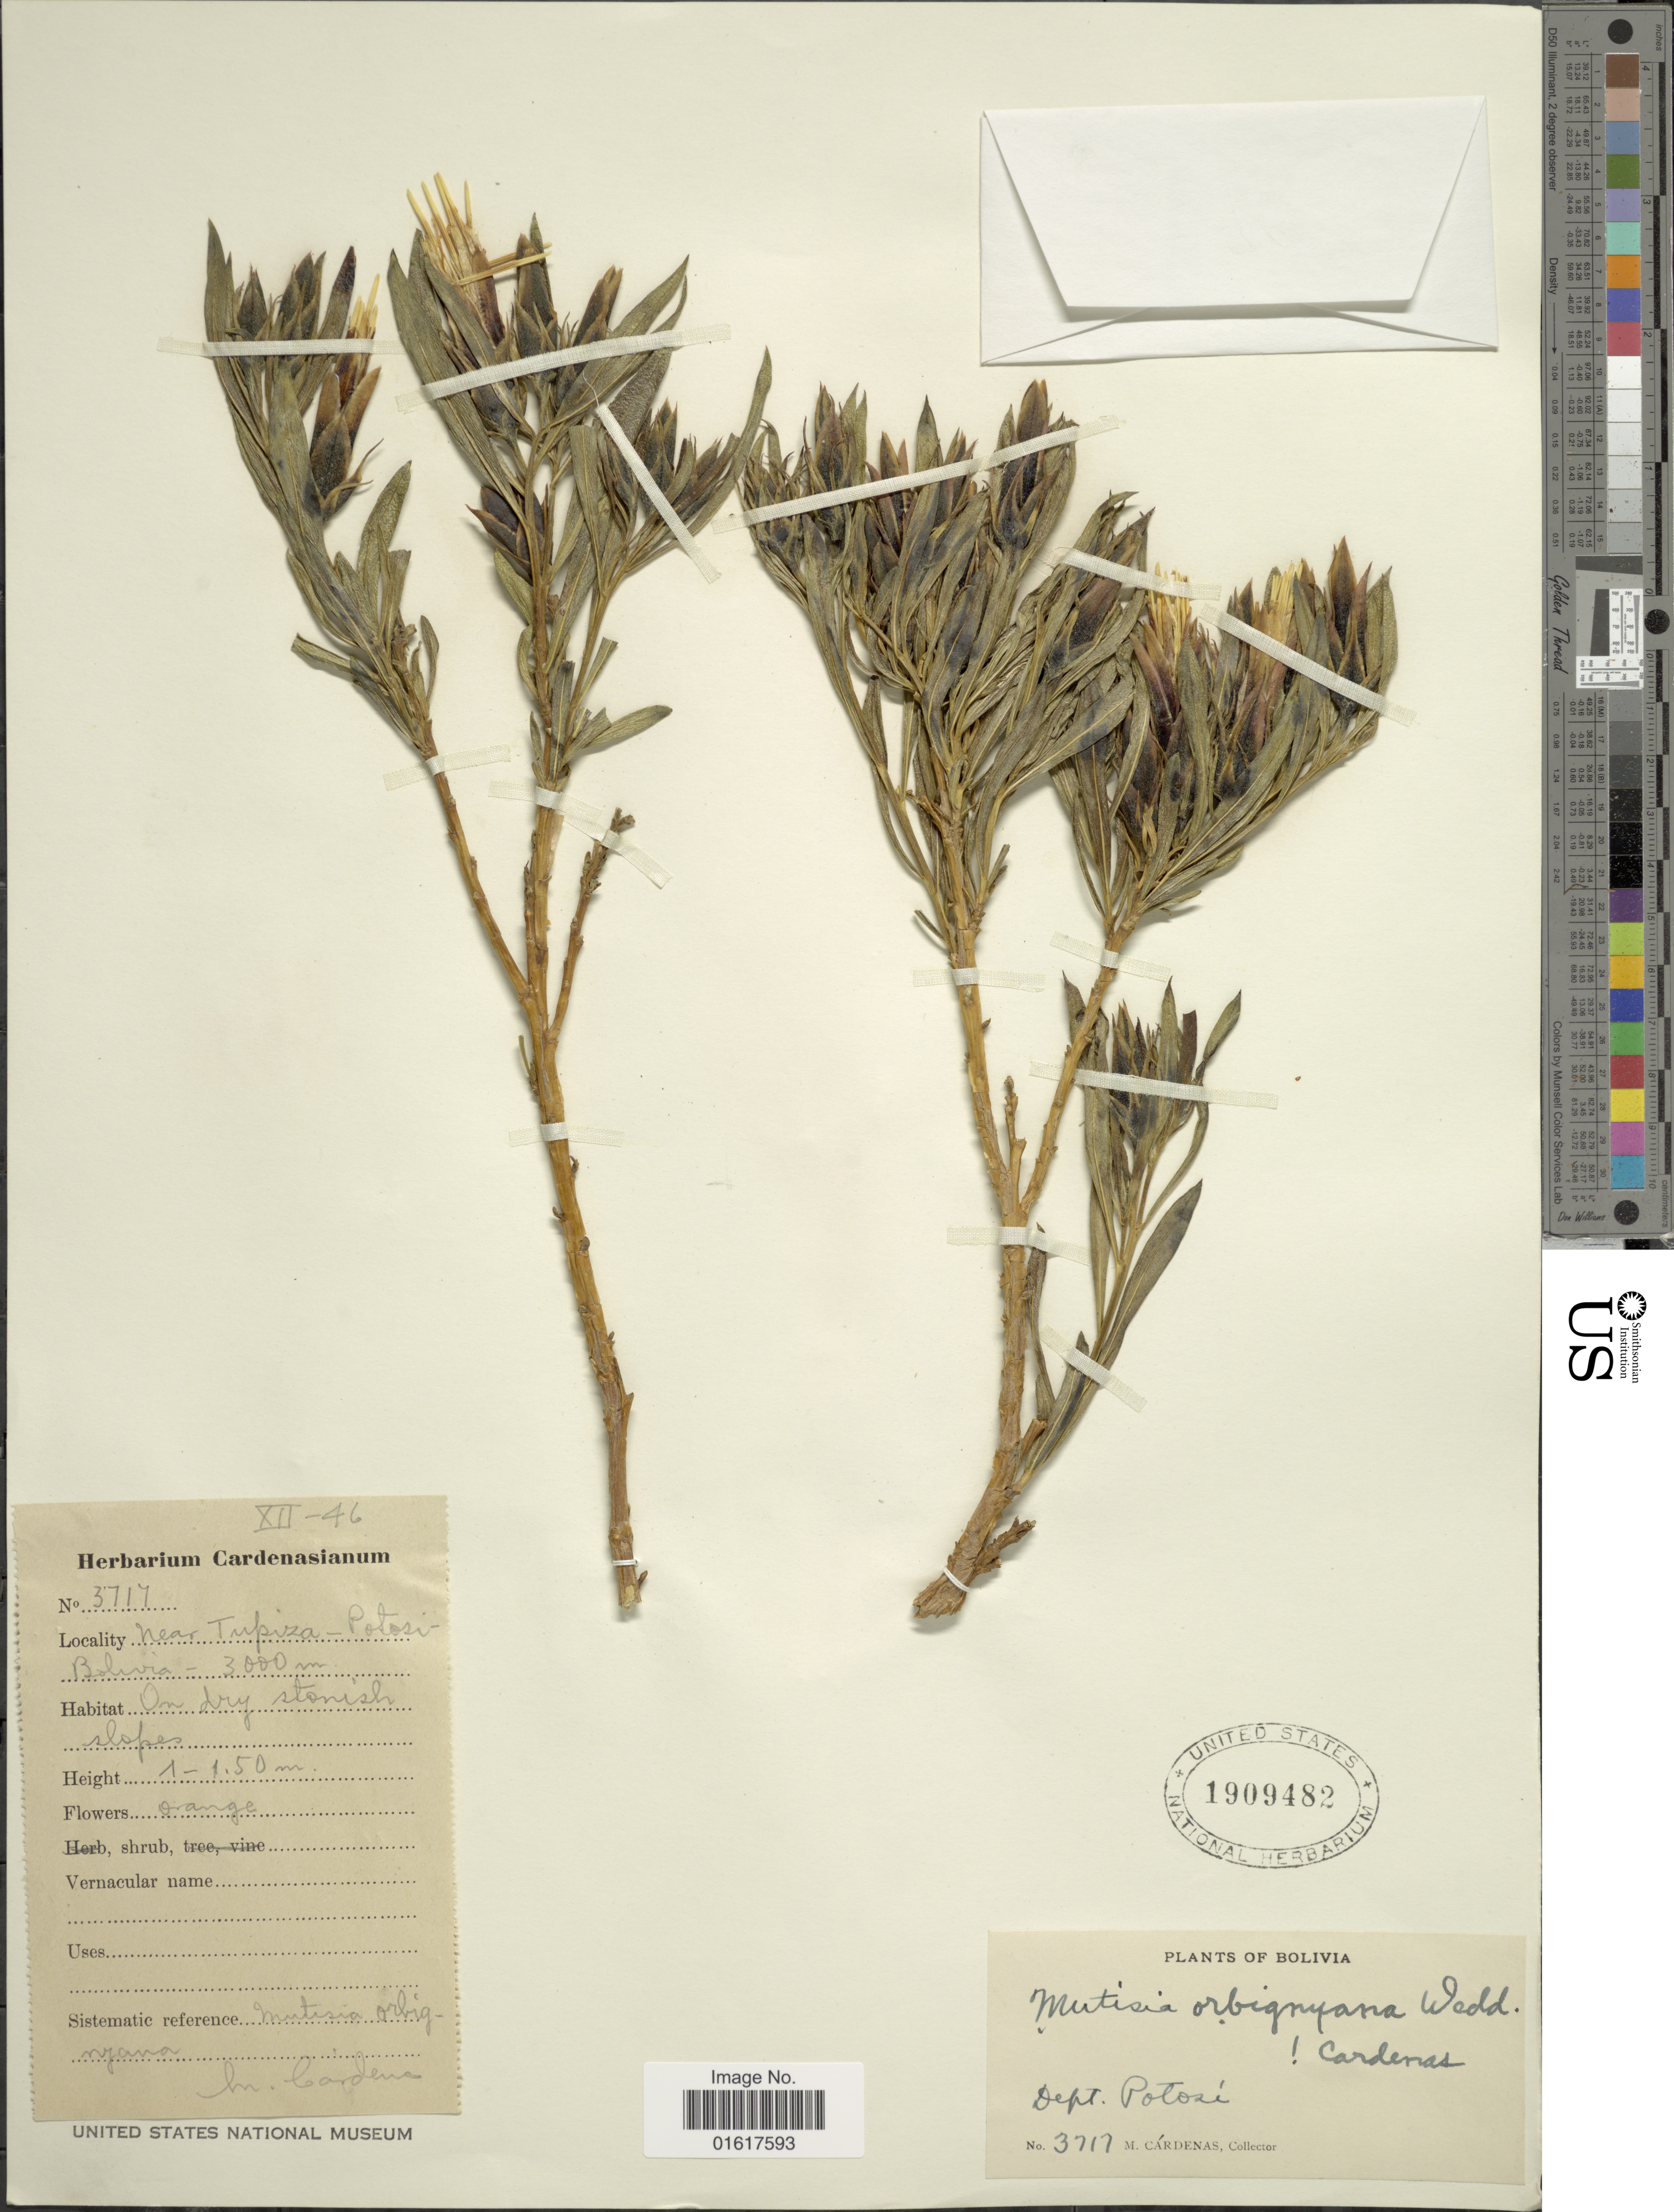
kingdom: Plantae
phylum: Tracheophyta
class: Magnoliopsida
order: Asterales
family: Asteraceae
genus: Mutisia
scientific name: Mutisia orbignyana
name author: Wedd.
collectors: M. Cárdenas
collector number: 3717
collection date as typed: Transcribed d/m/y: /12/46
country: Bolivia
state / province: Potosi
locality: Near Tupiza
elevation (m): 3000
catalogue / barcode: US 1909482